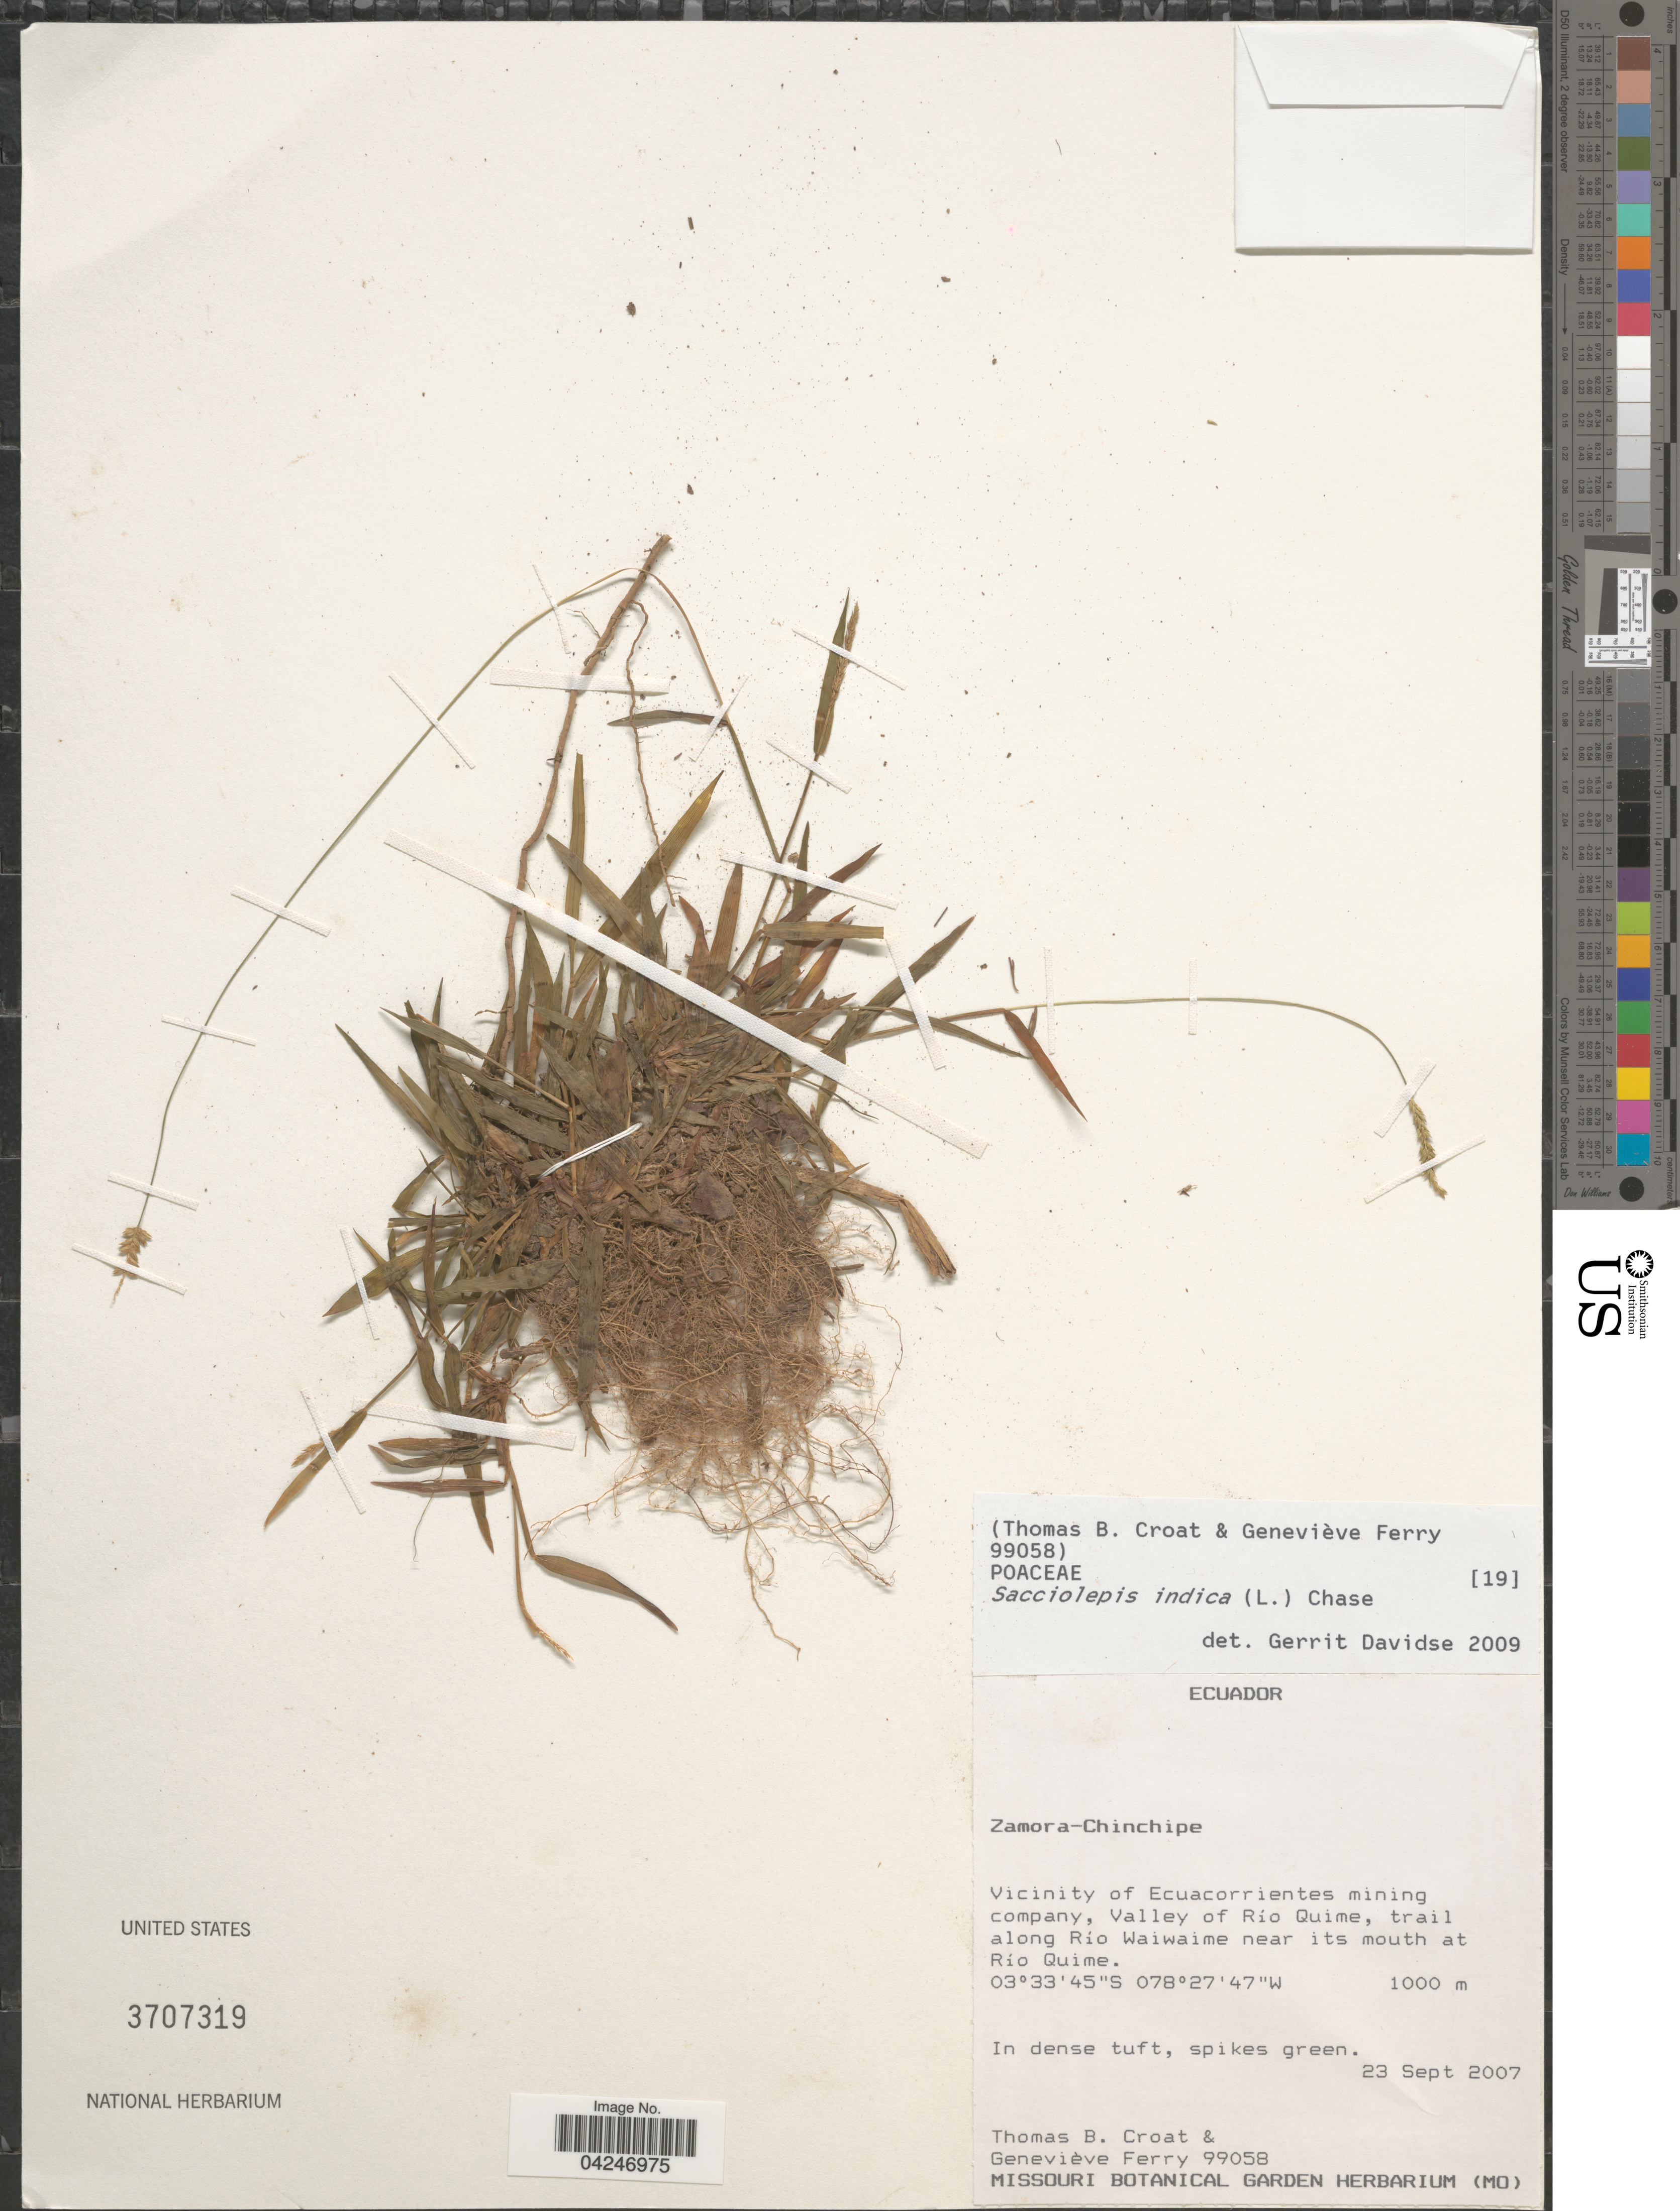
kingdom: Plantae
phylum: Tracheophyta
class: Liliopsida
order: Poales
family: Poaceae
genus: Sacciolepis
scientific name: Sacciolepis indica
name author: (L.) Chase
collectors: T. B. Croat & G. Ferry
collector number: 99058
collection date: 2007-09-23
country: Ecuador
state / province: Zamora-Chinchipe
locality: Vicinity of Ecuacorrientes mining company, Valley of Río Quime, trail along Río Waiwaime near its mouth at Río Quime.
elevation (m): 1000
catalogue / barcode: US 3707319